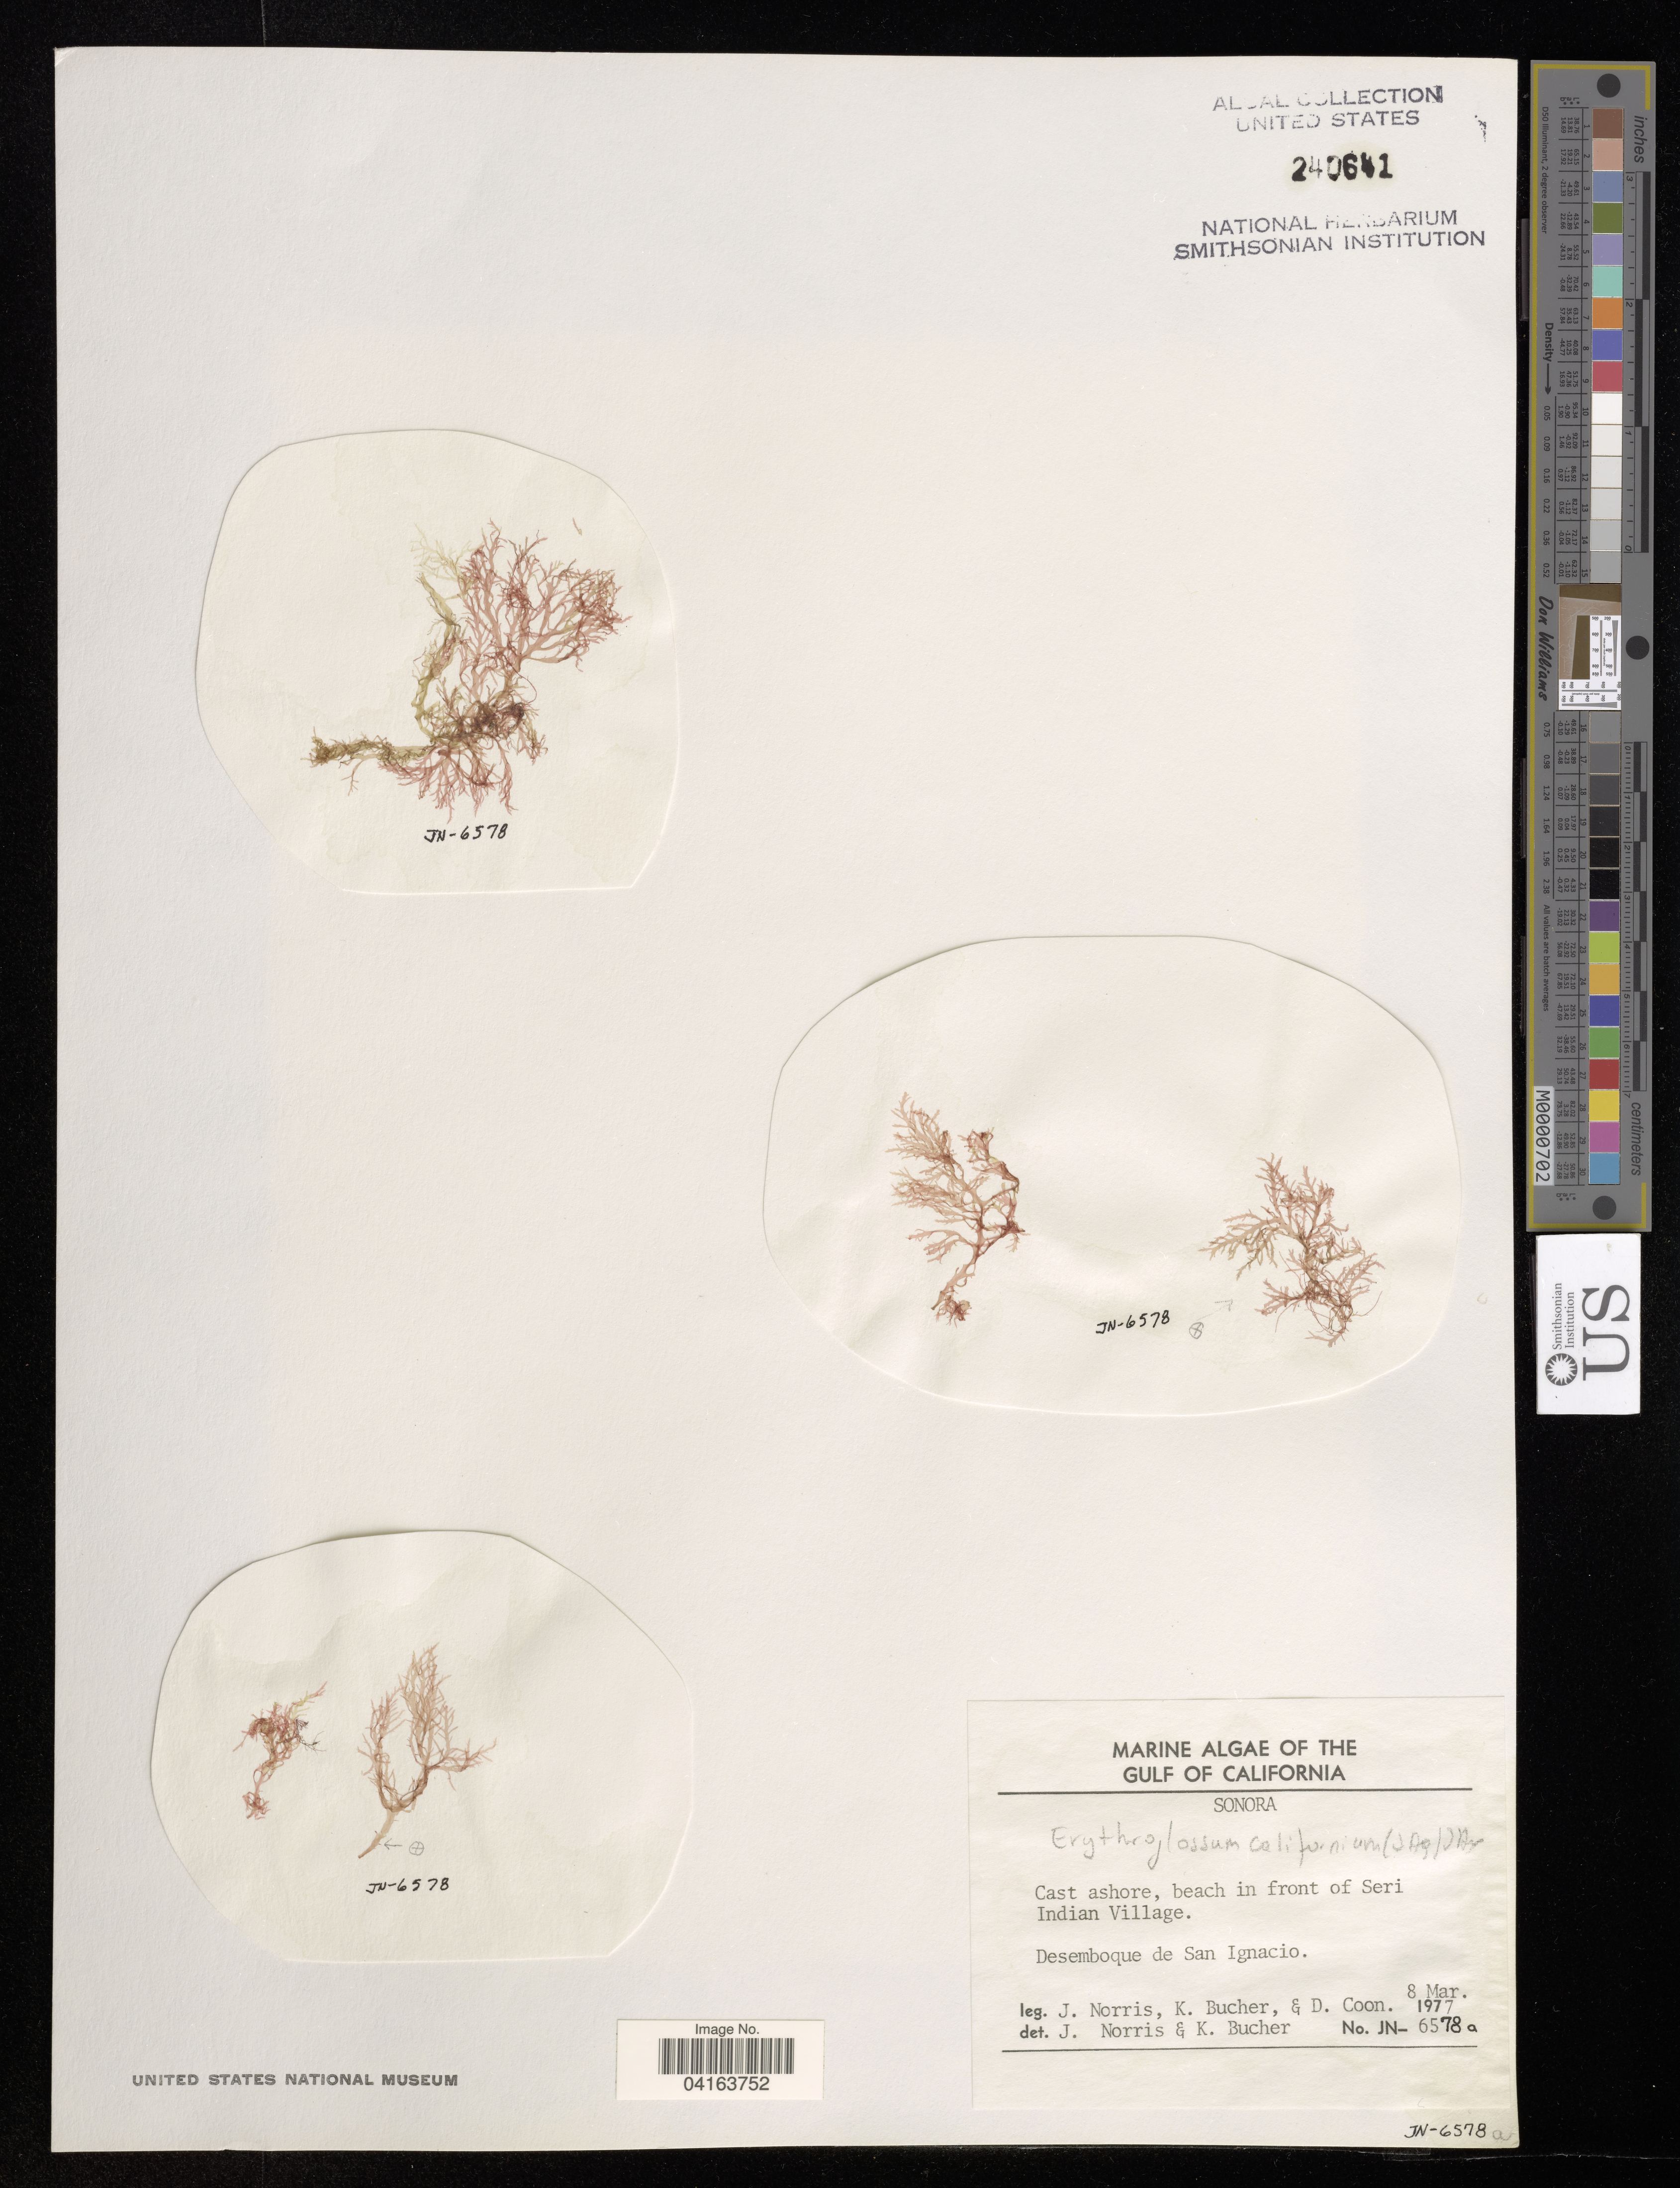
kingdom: Plantae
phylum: Rhodophyta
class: Florideophyceae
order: Ceramiales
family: Delesseriaceae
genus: Erythroglossum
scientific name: Erythroglossum californicum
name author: (J. Agardh) J. Agardh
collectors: J. Norris, K. Bucher & D. Coon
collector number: JN- 6578a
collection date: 1977-03-08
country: Mexico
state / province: Sonora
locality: Gulf of California. Cast ashore, beach in front of Seri Indian Village. Desemboque de San Ignacio.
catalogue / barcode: US 240641